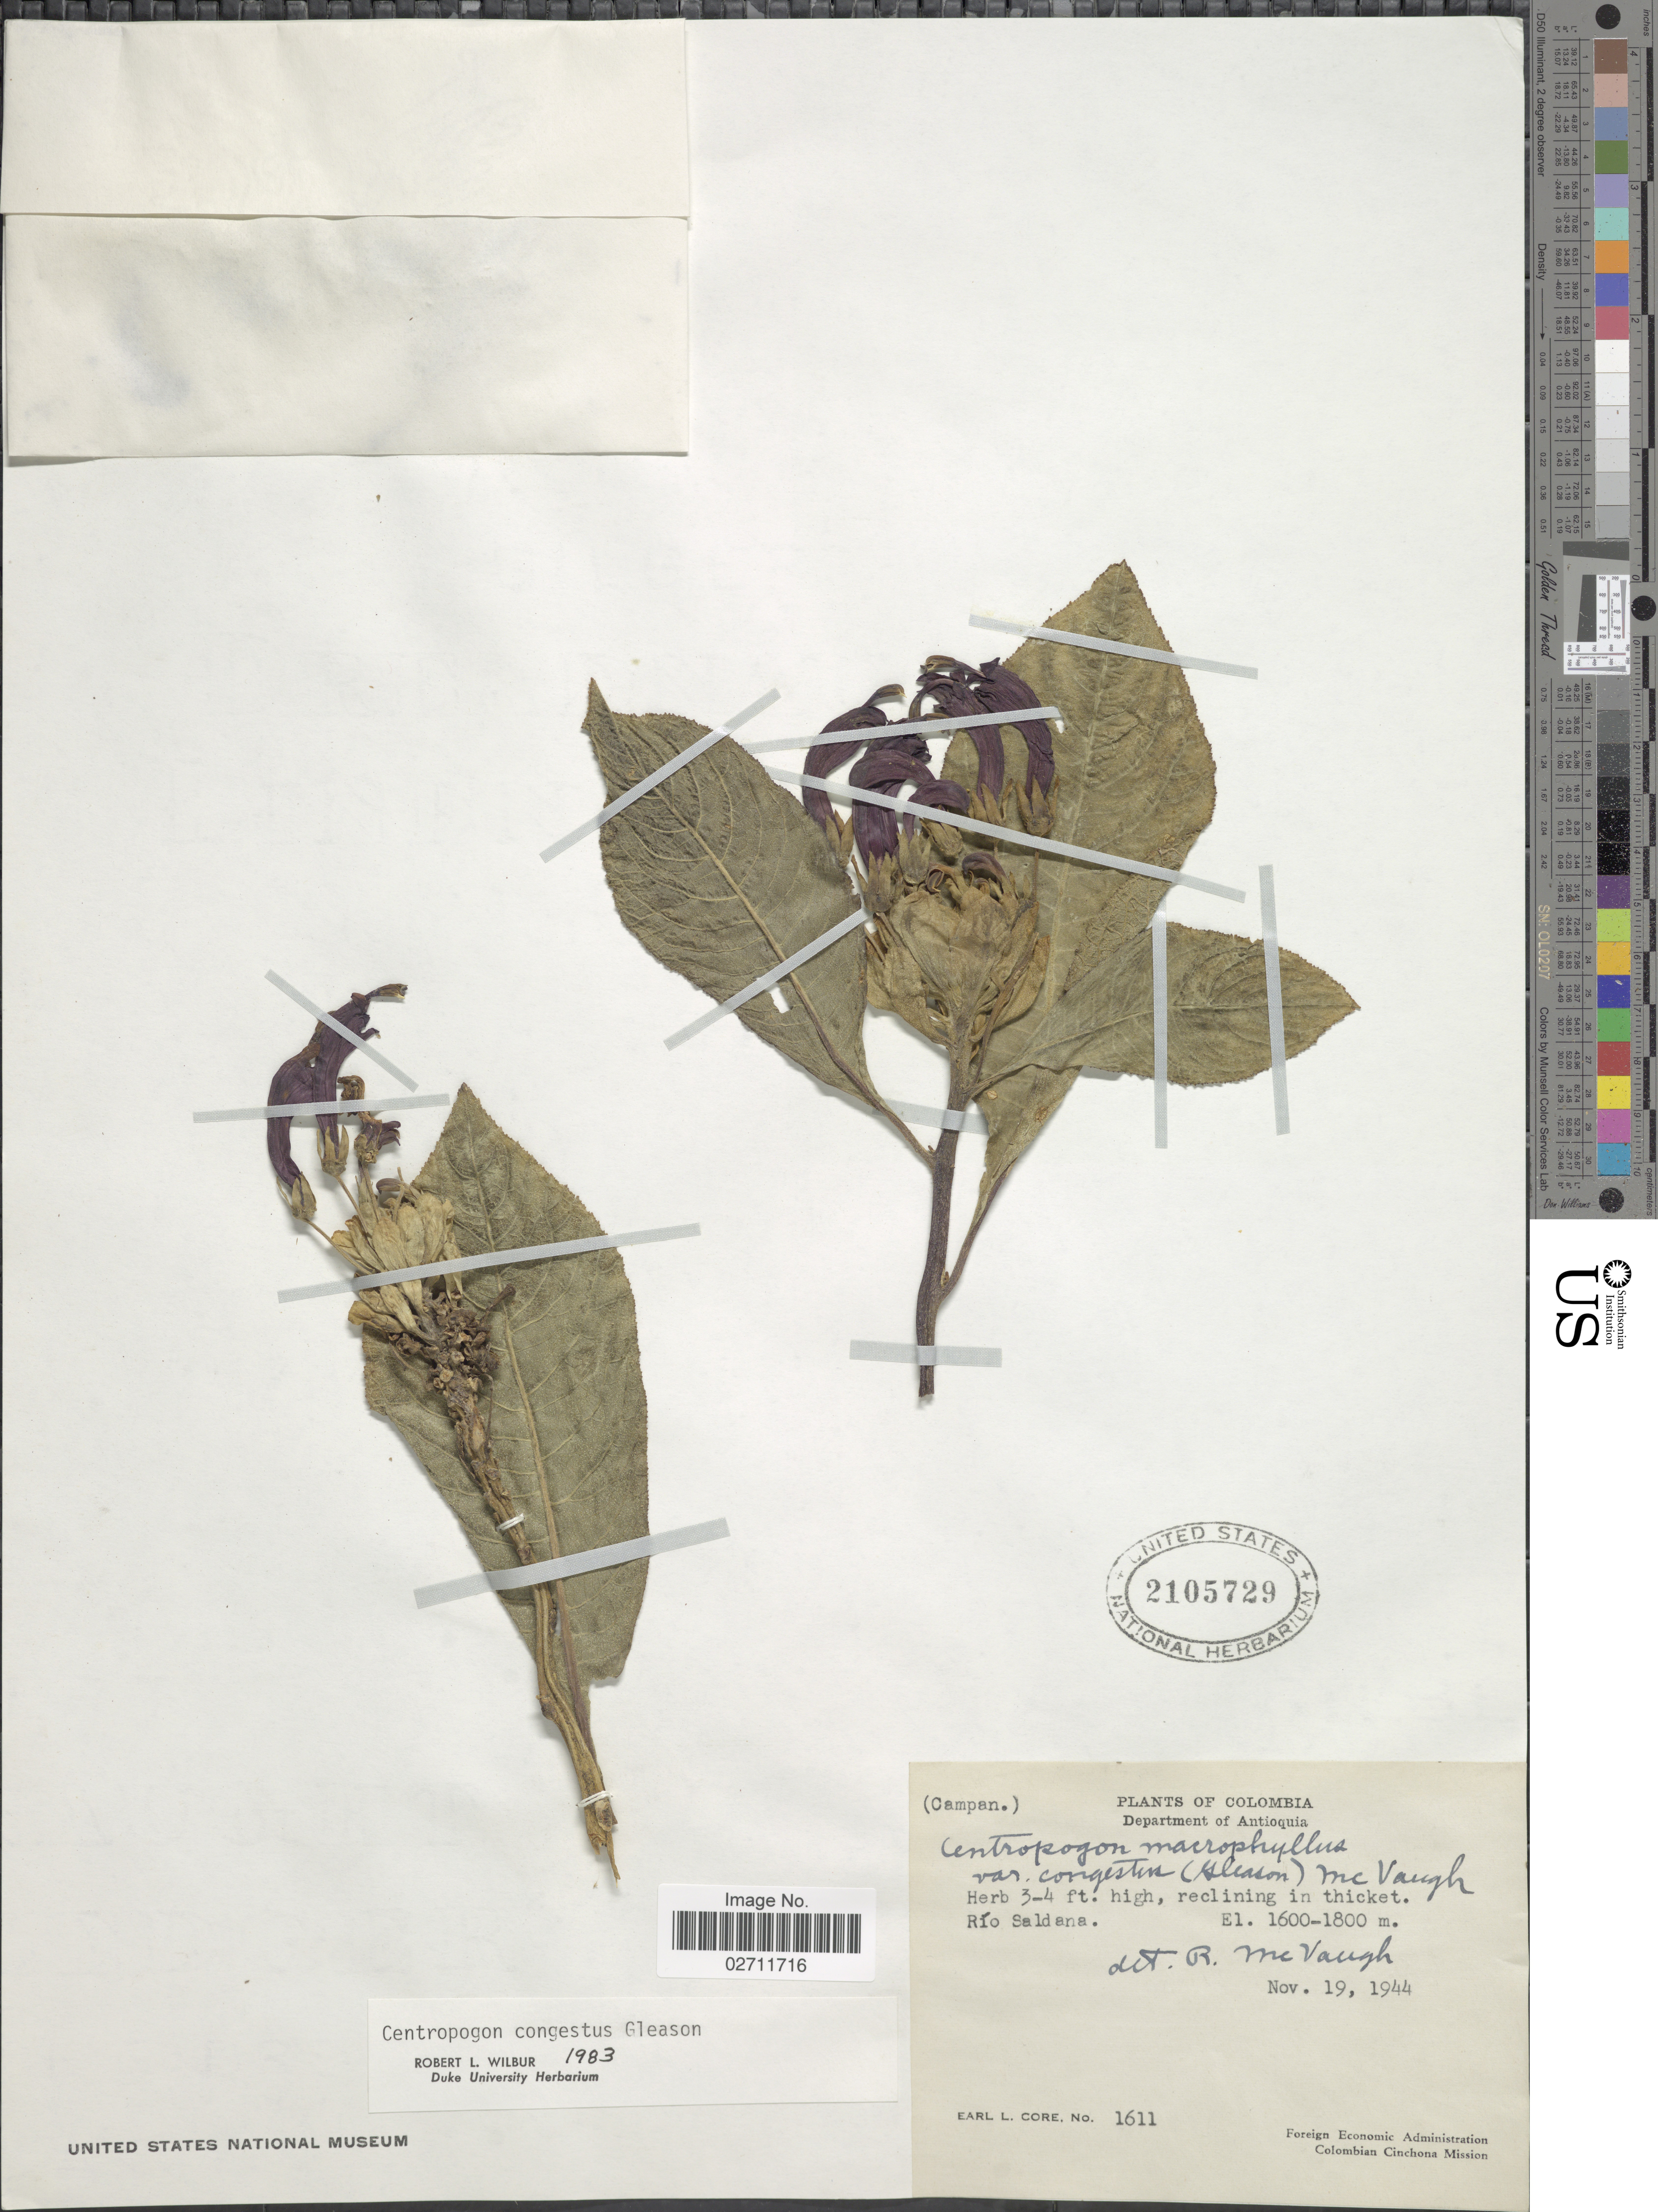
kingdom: Plantae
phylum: Tracheophyta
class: Magnoliopsida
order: Asterales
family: Campanulaceae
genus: Centropogon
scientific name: Centropogon congestus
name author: Gleason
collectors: E. L. Core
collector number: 1611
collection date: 1944-11-19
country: Colombia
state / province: Antioquia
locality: Rio Saldana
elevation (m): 1600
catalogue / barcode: US 2105729